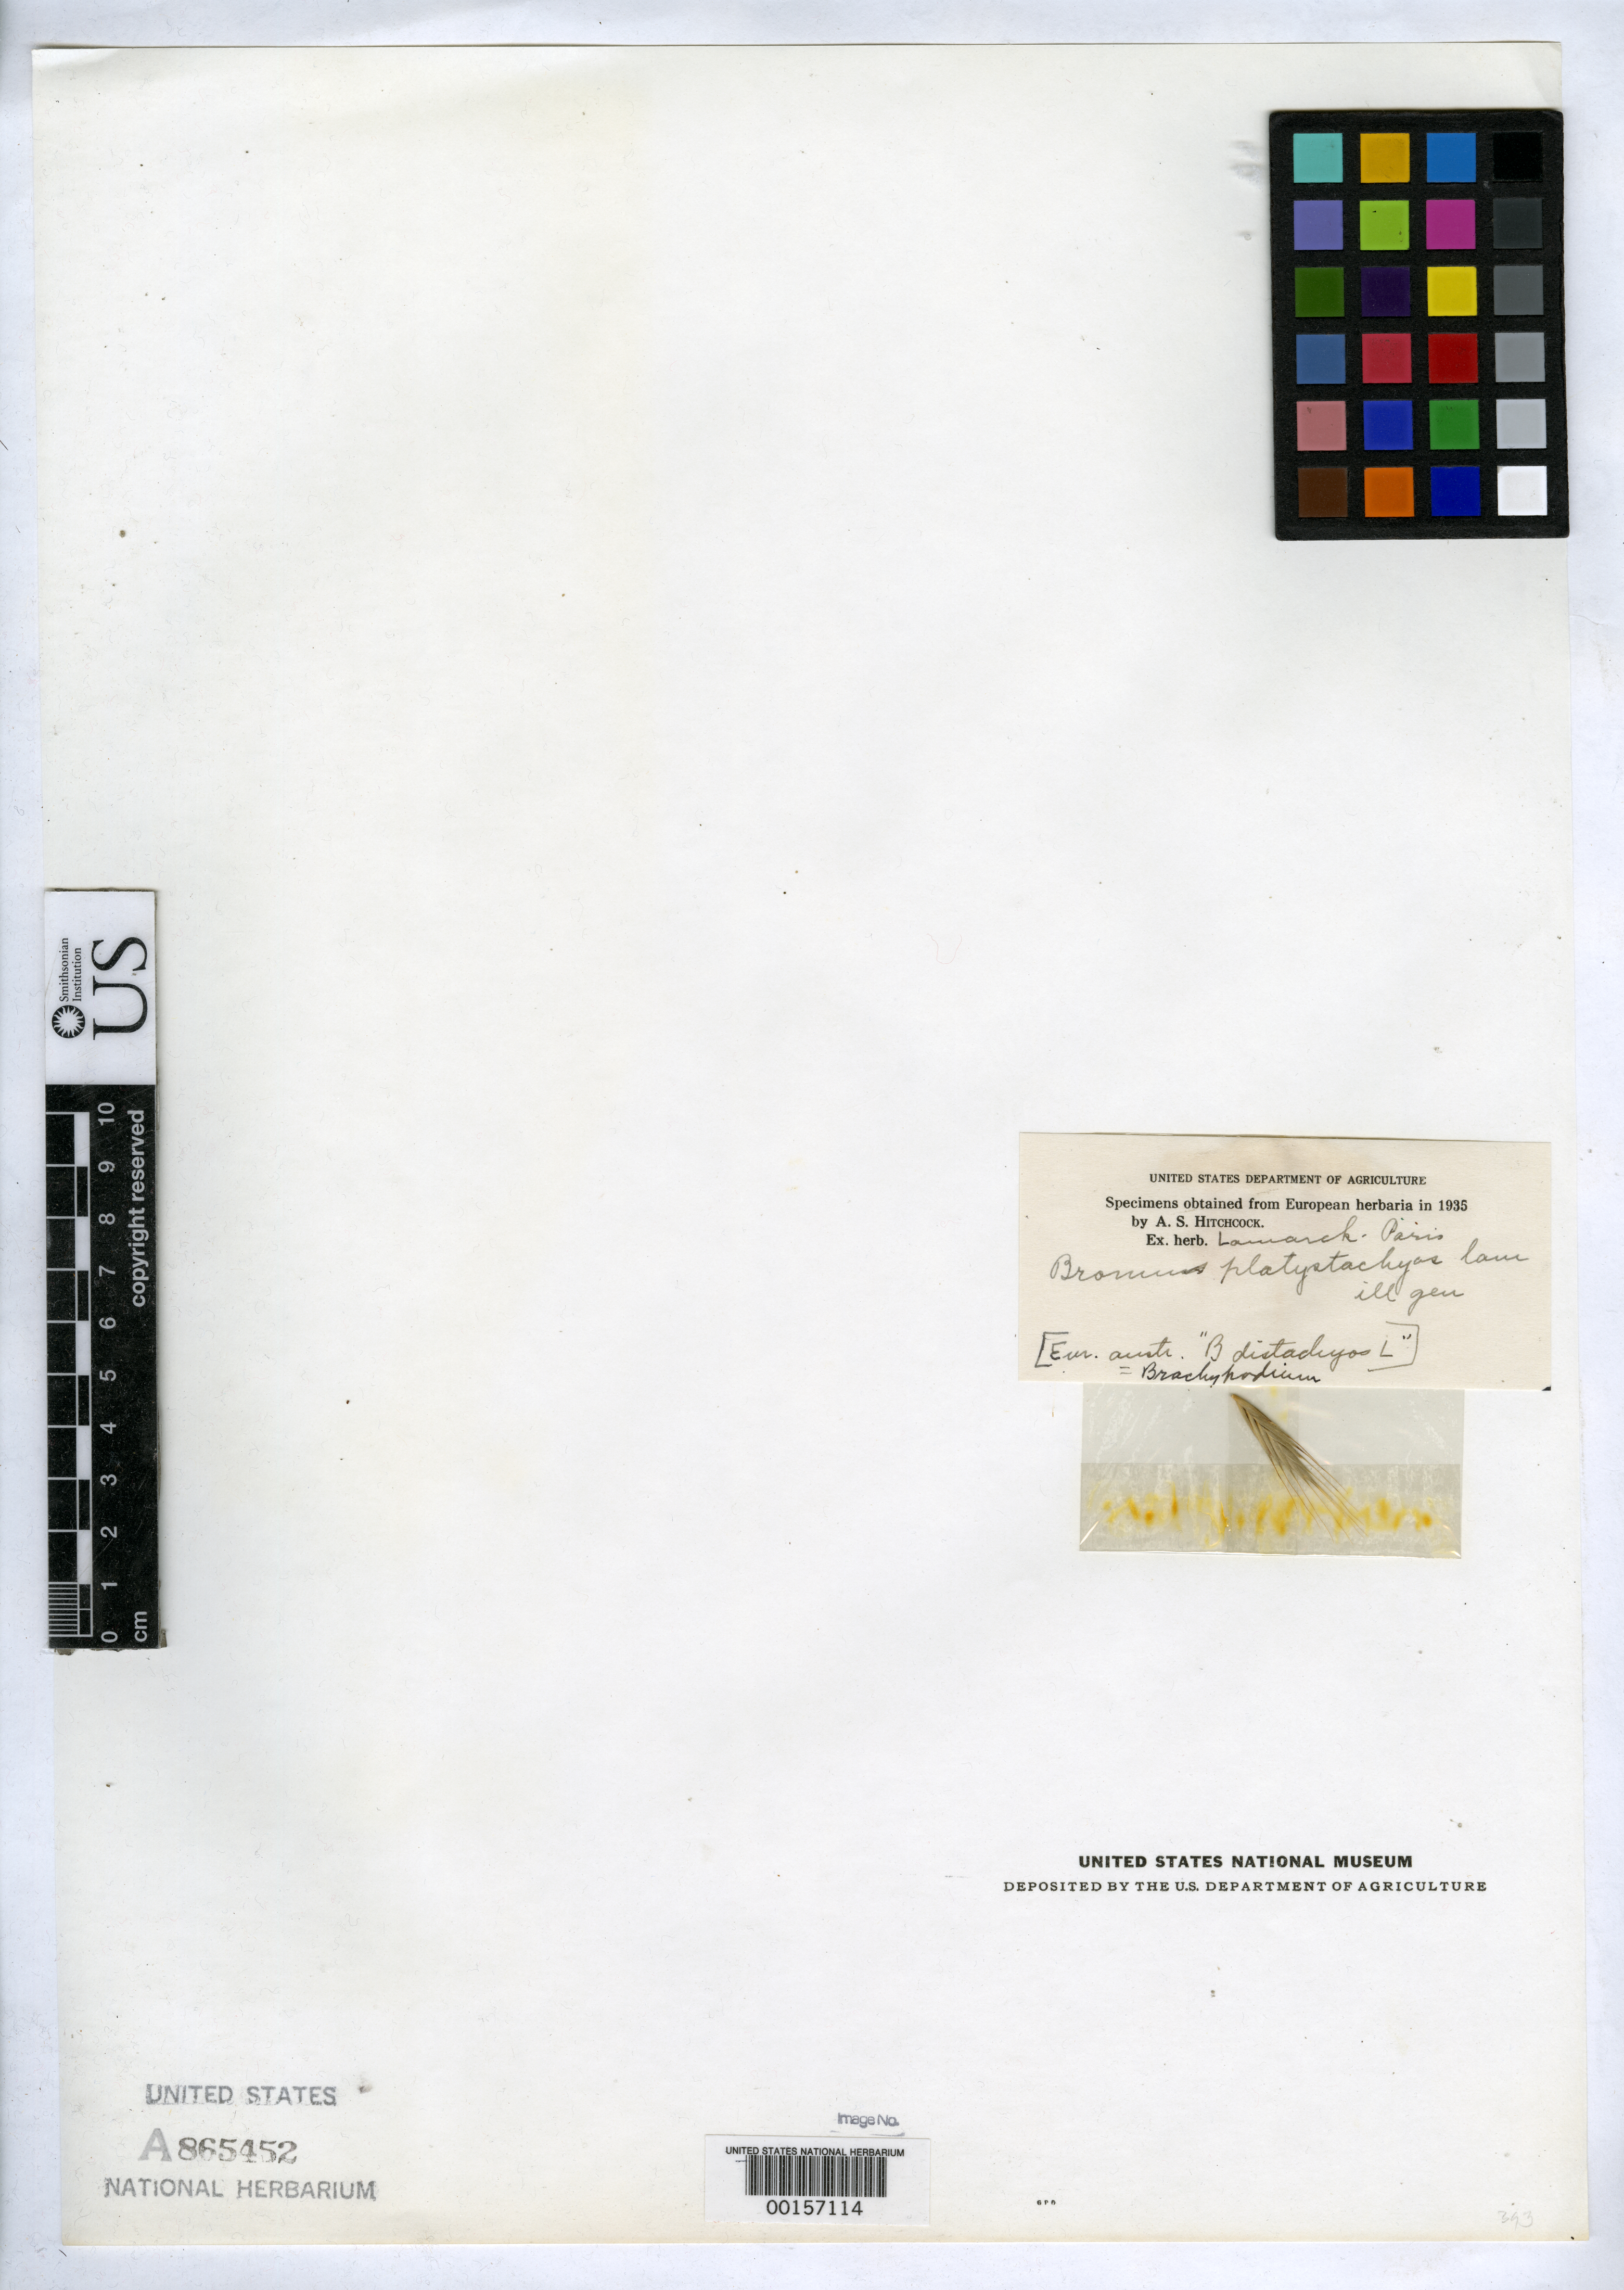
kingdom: Plantae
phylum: Tracheophyta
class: Liliopsida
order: Poales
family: Poaceae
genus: Bromus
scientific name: Bromus platystachyos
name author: Lam.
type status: Type Fragment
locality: "Europa Australi"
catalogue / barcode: US 865452A